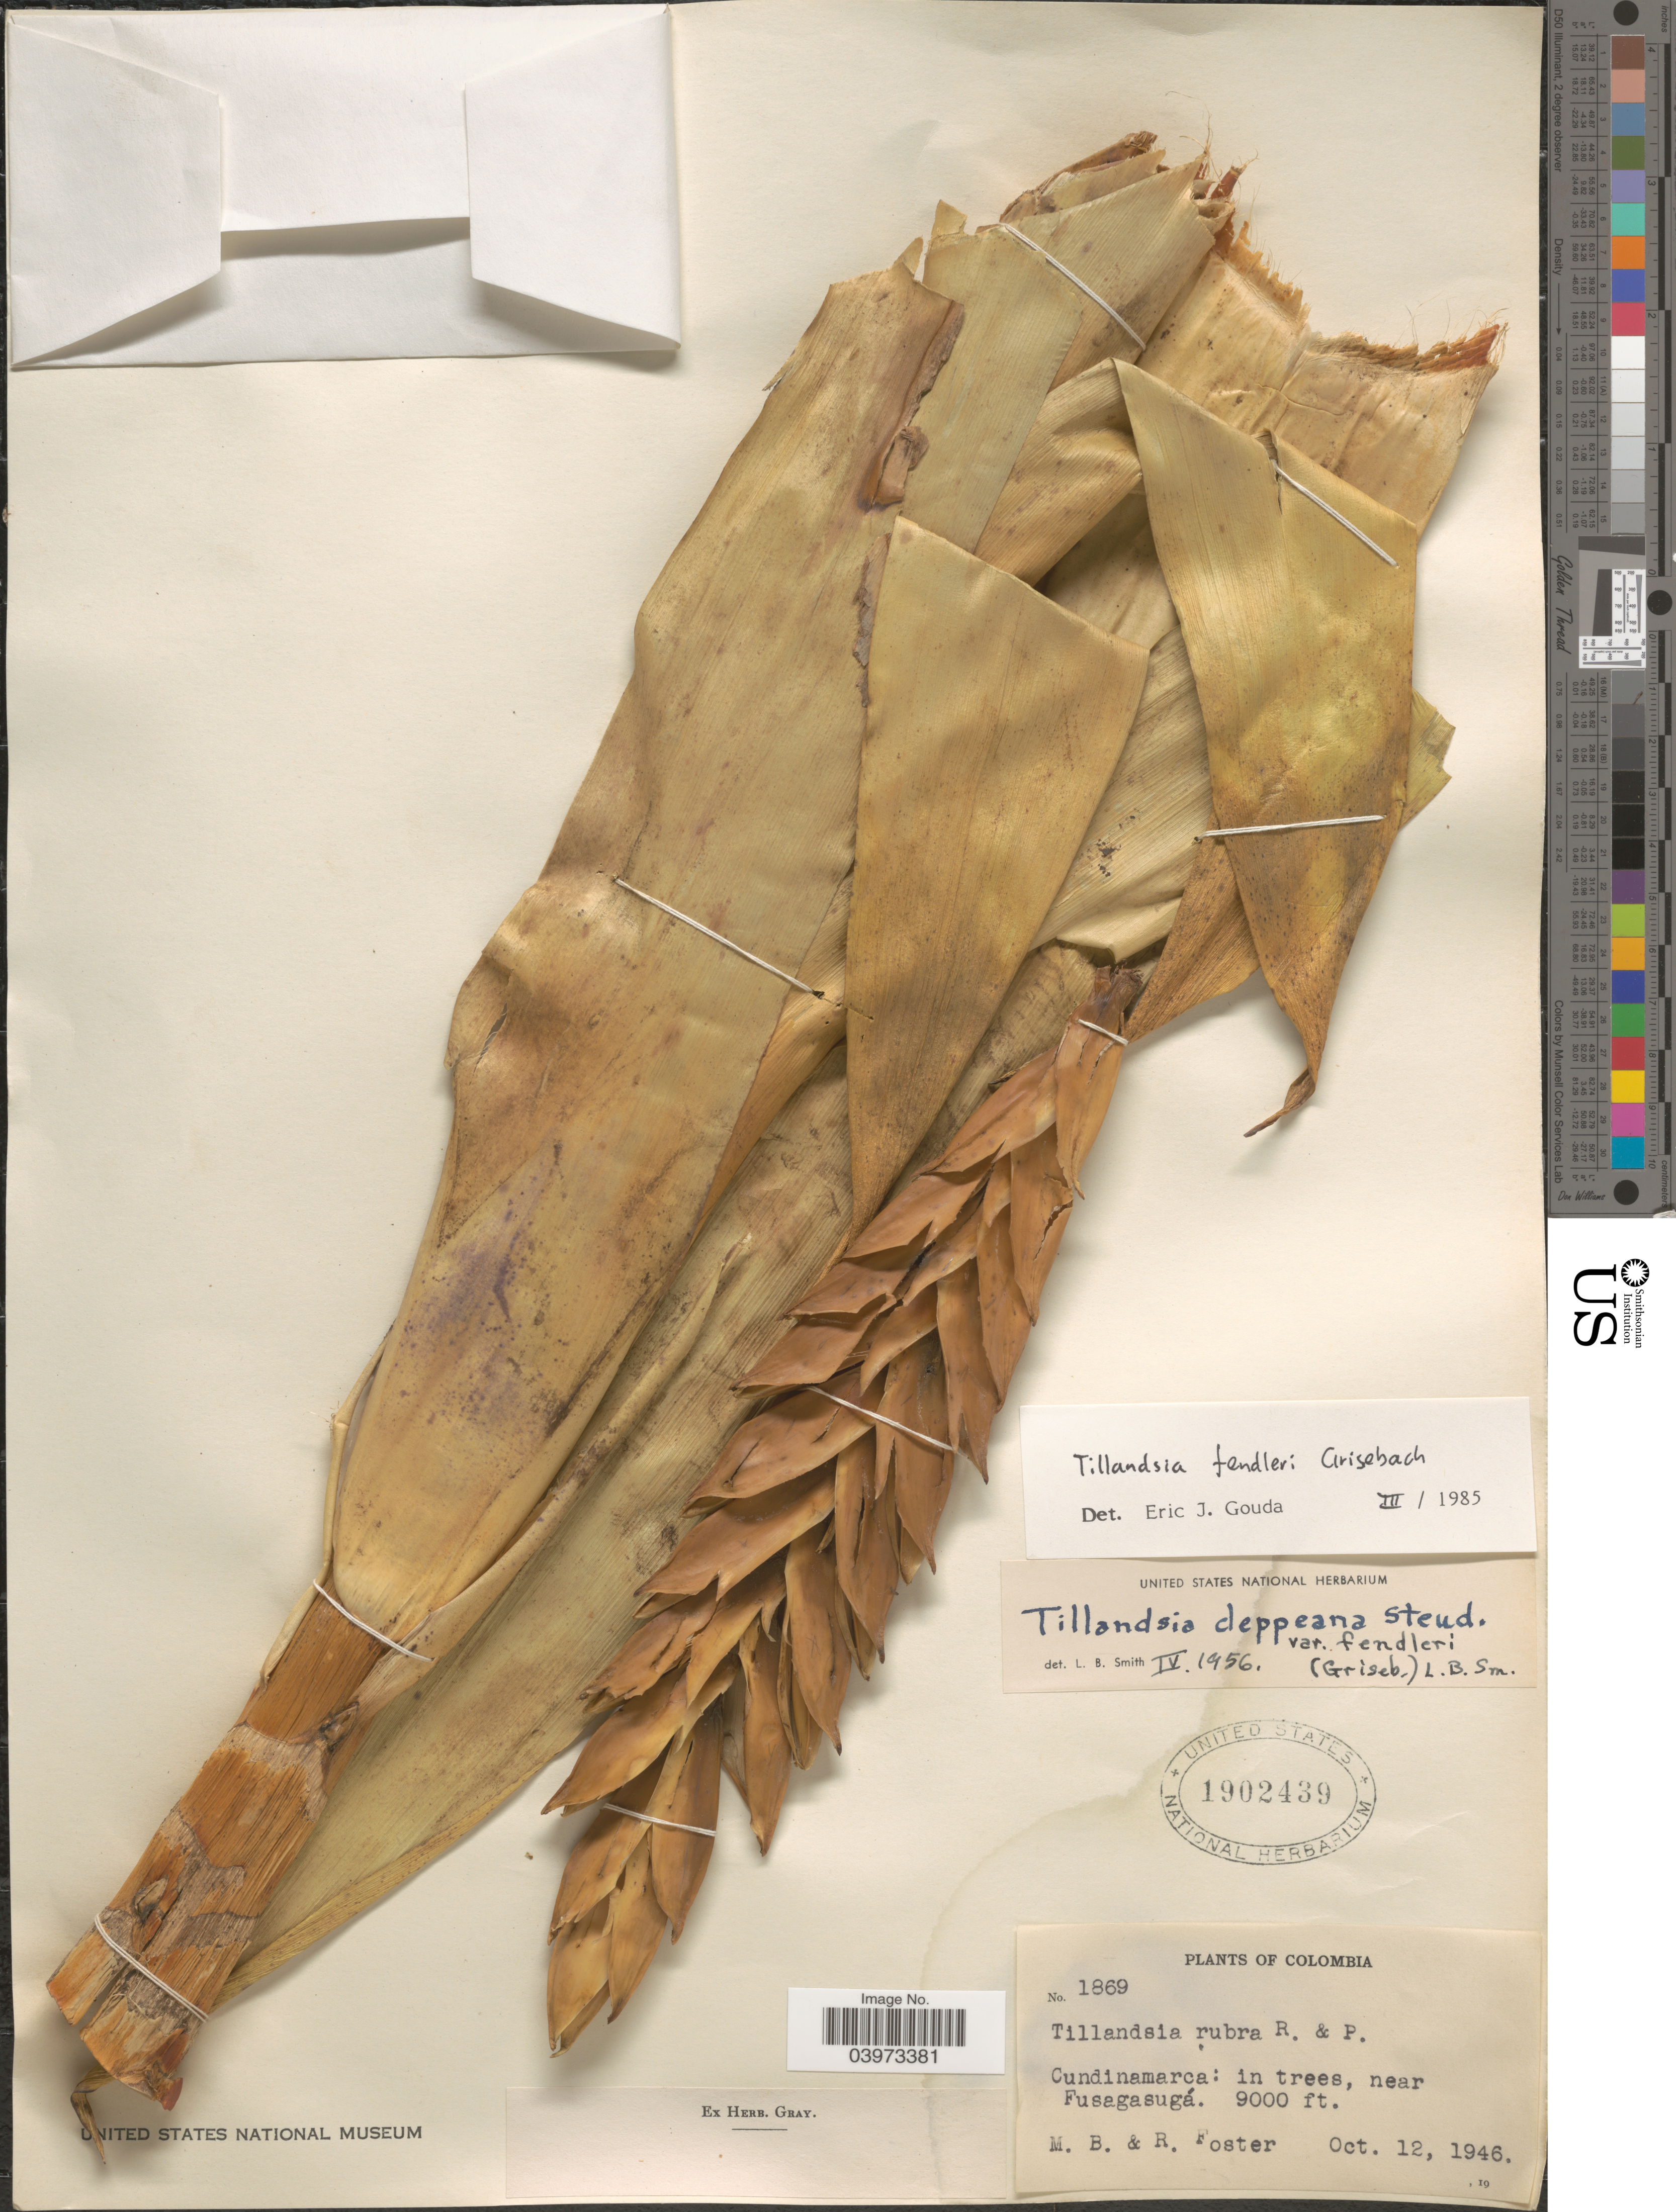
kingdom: Plantae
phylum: Tracheophyta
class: Liliopsida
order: Poales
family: Bromeliaceae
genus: Tillandsia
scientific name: Tillandsia fendleri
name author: Griseb.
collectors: M. B. Foster & R. Foster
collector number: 1869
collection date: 1946-10-12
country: Colombia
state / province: Cundinamarca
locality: Near Fusagasugá.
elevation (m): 2743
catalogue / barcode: US 1902439